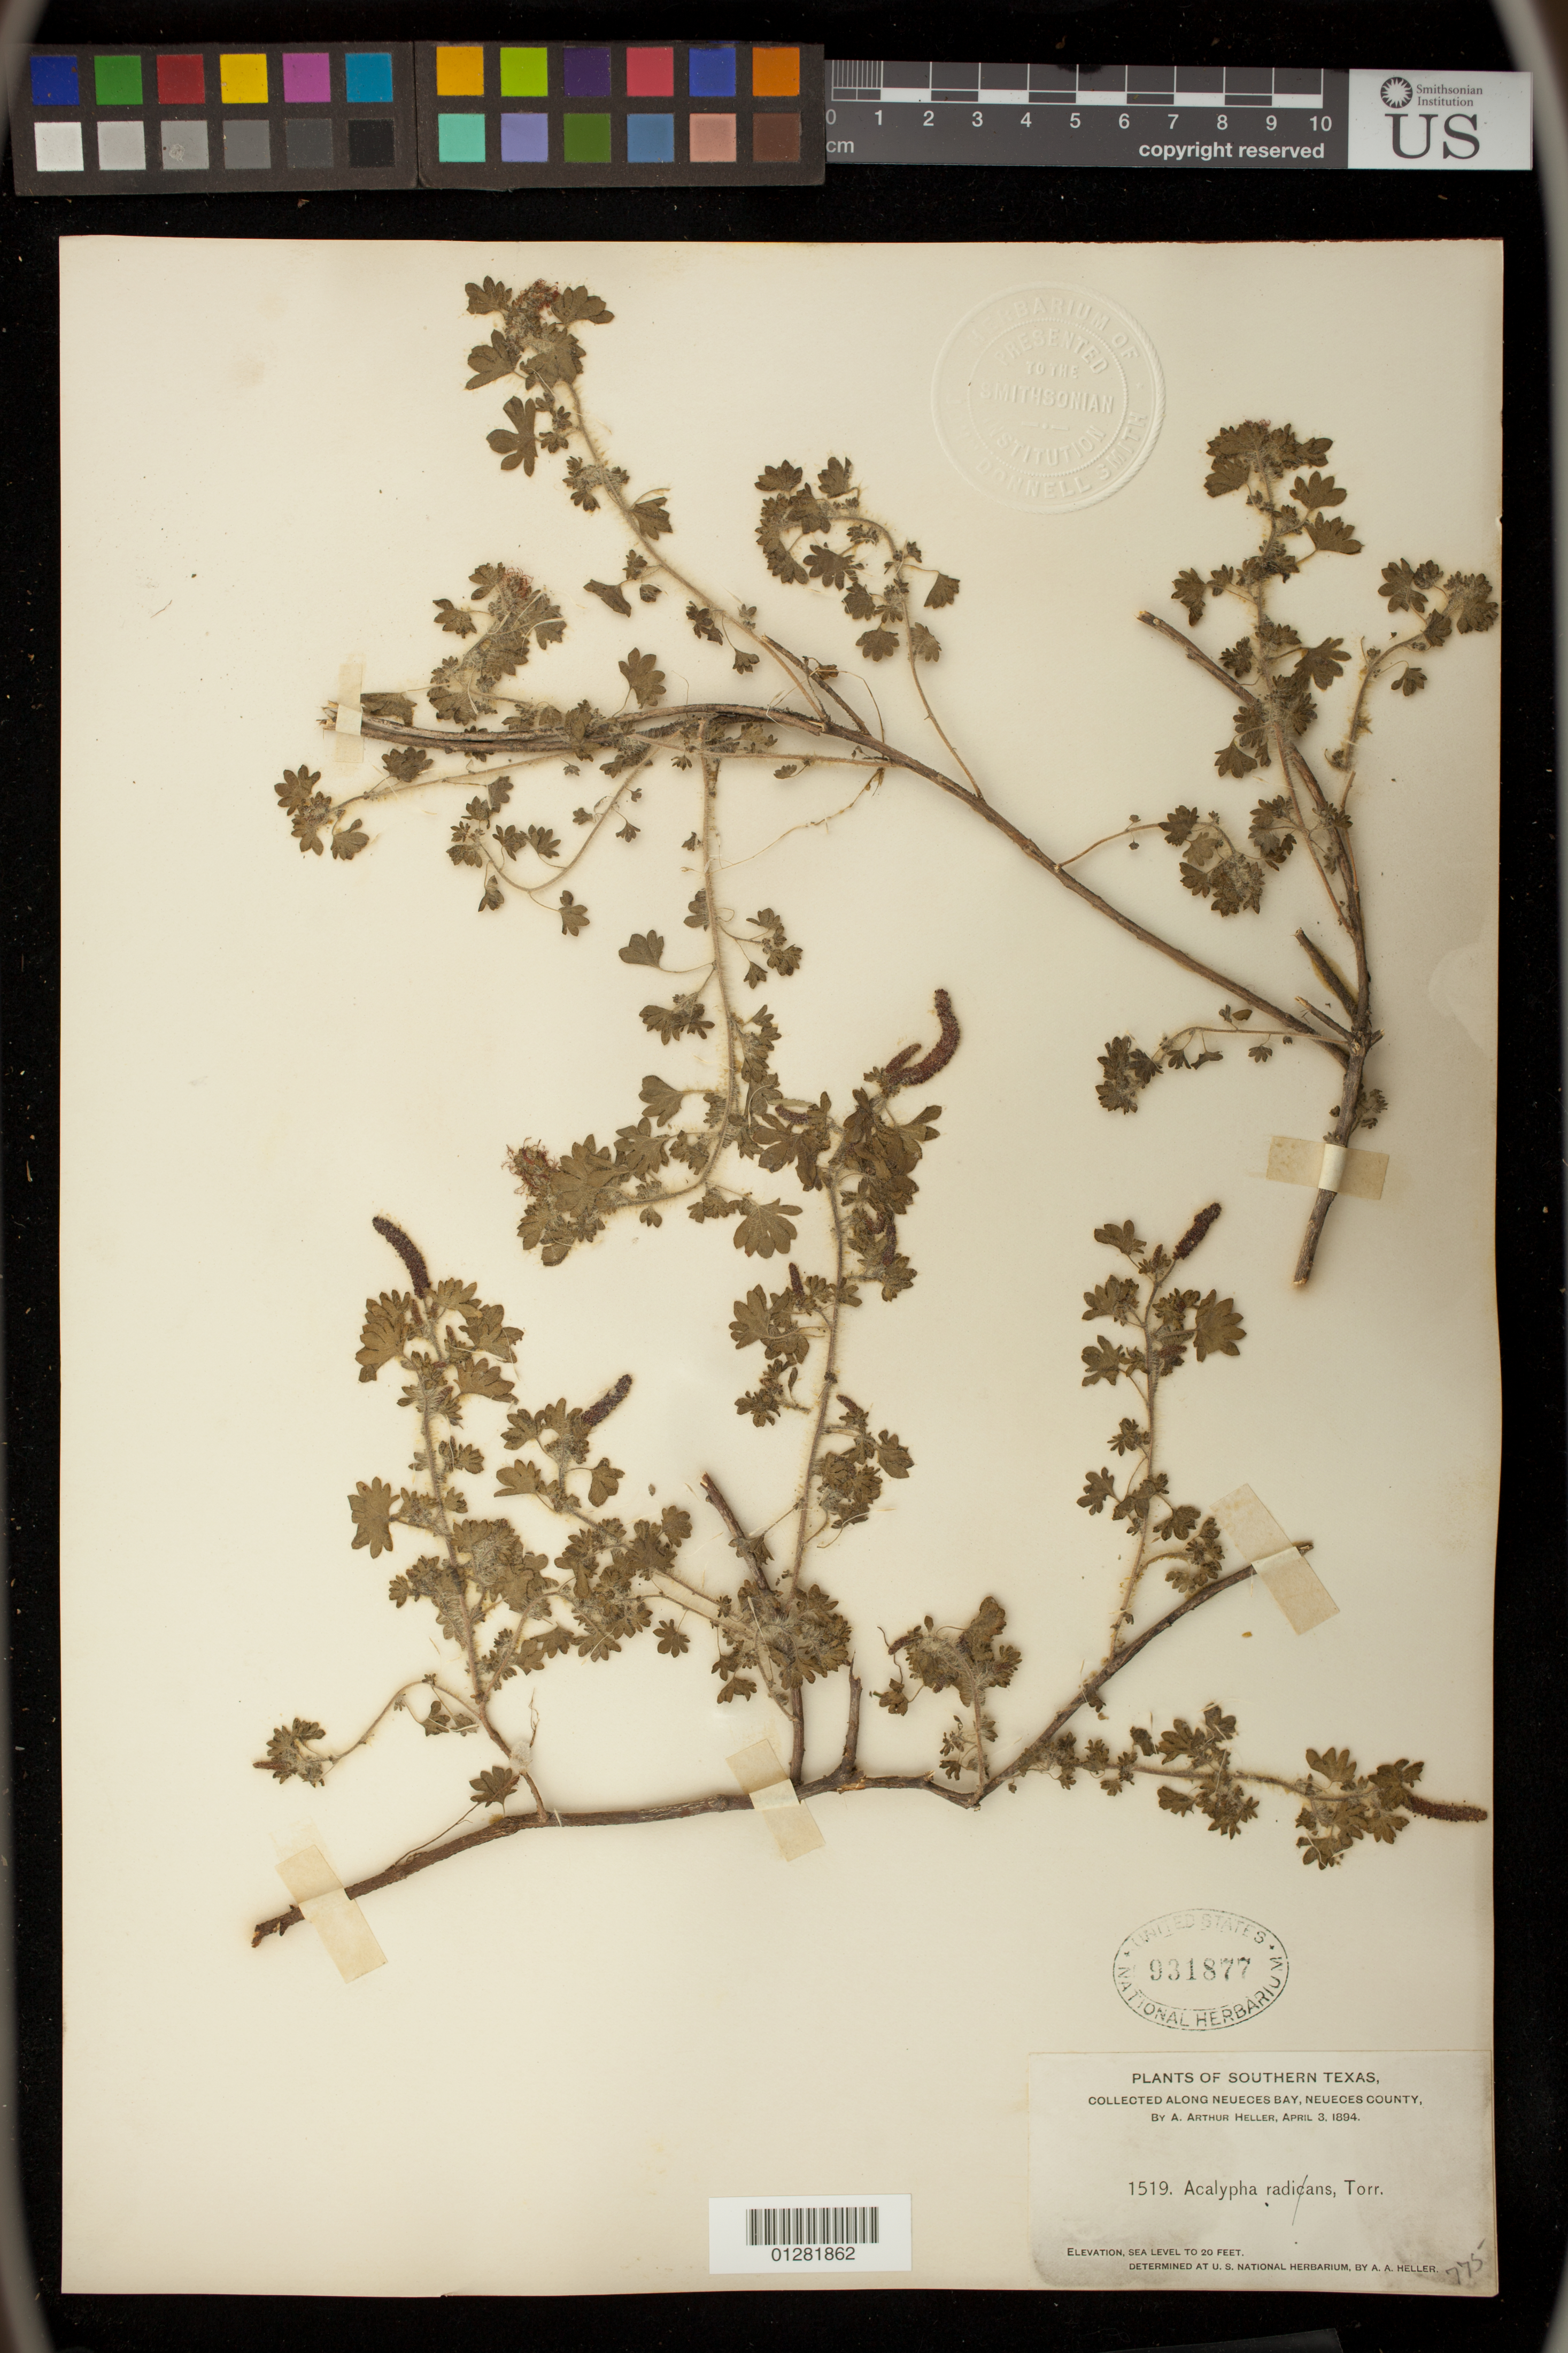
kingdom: Plantae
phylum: Tracheophyta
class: Magnoliopsida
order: Malpighiales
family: Euphorbiaceae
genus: Acalypha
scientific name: Acalypha radians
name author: Torr.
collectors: A. A. Heller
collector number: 1519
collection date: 1894-04-03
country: United States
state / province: Texas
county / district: Neueces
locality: Along Neueces Bay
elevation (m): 0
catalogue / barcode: US 931877